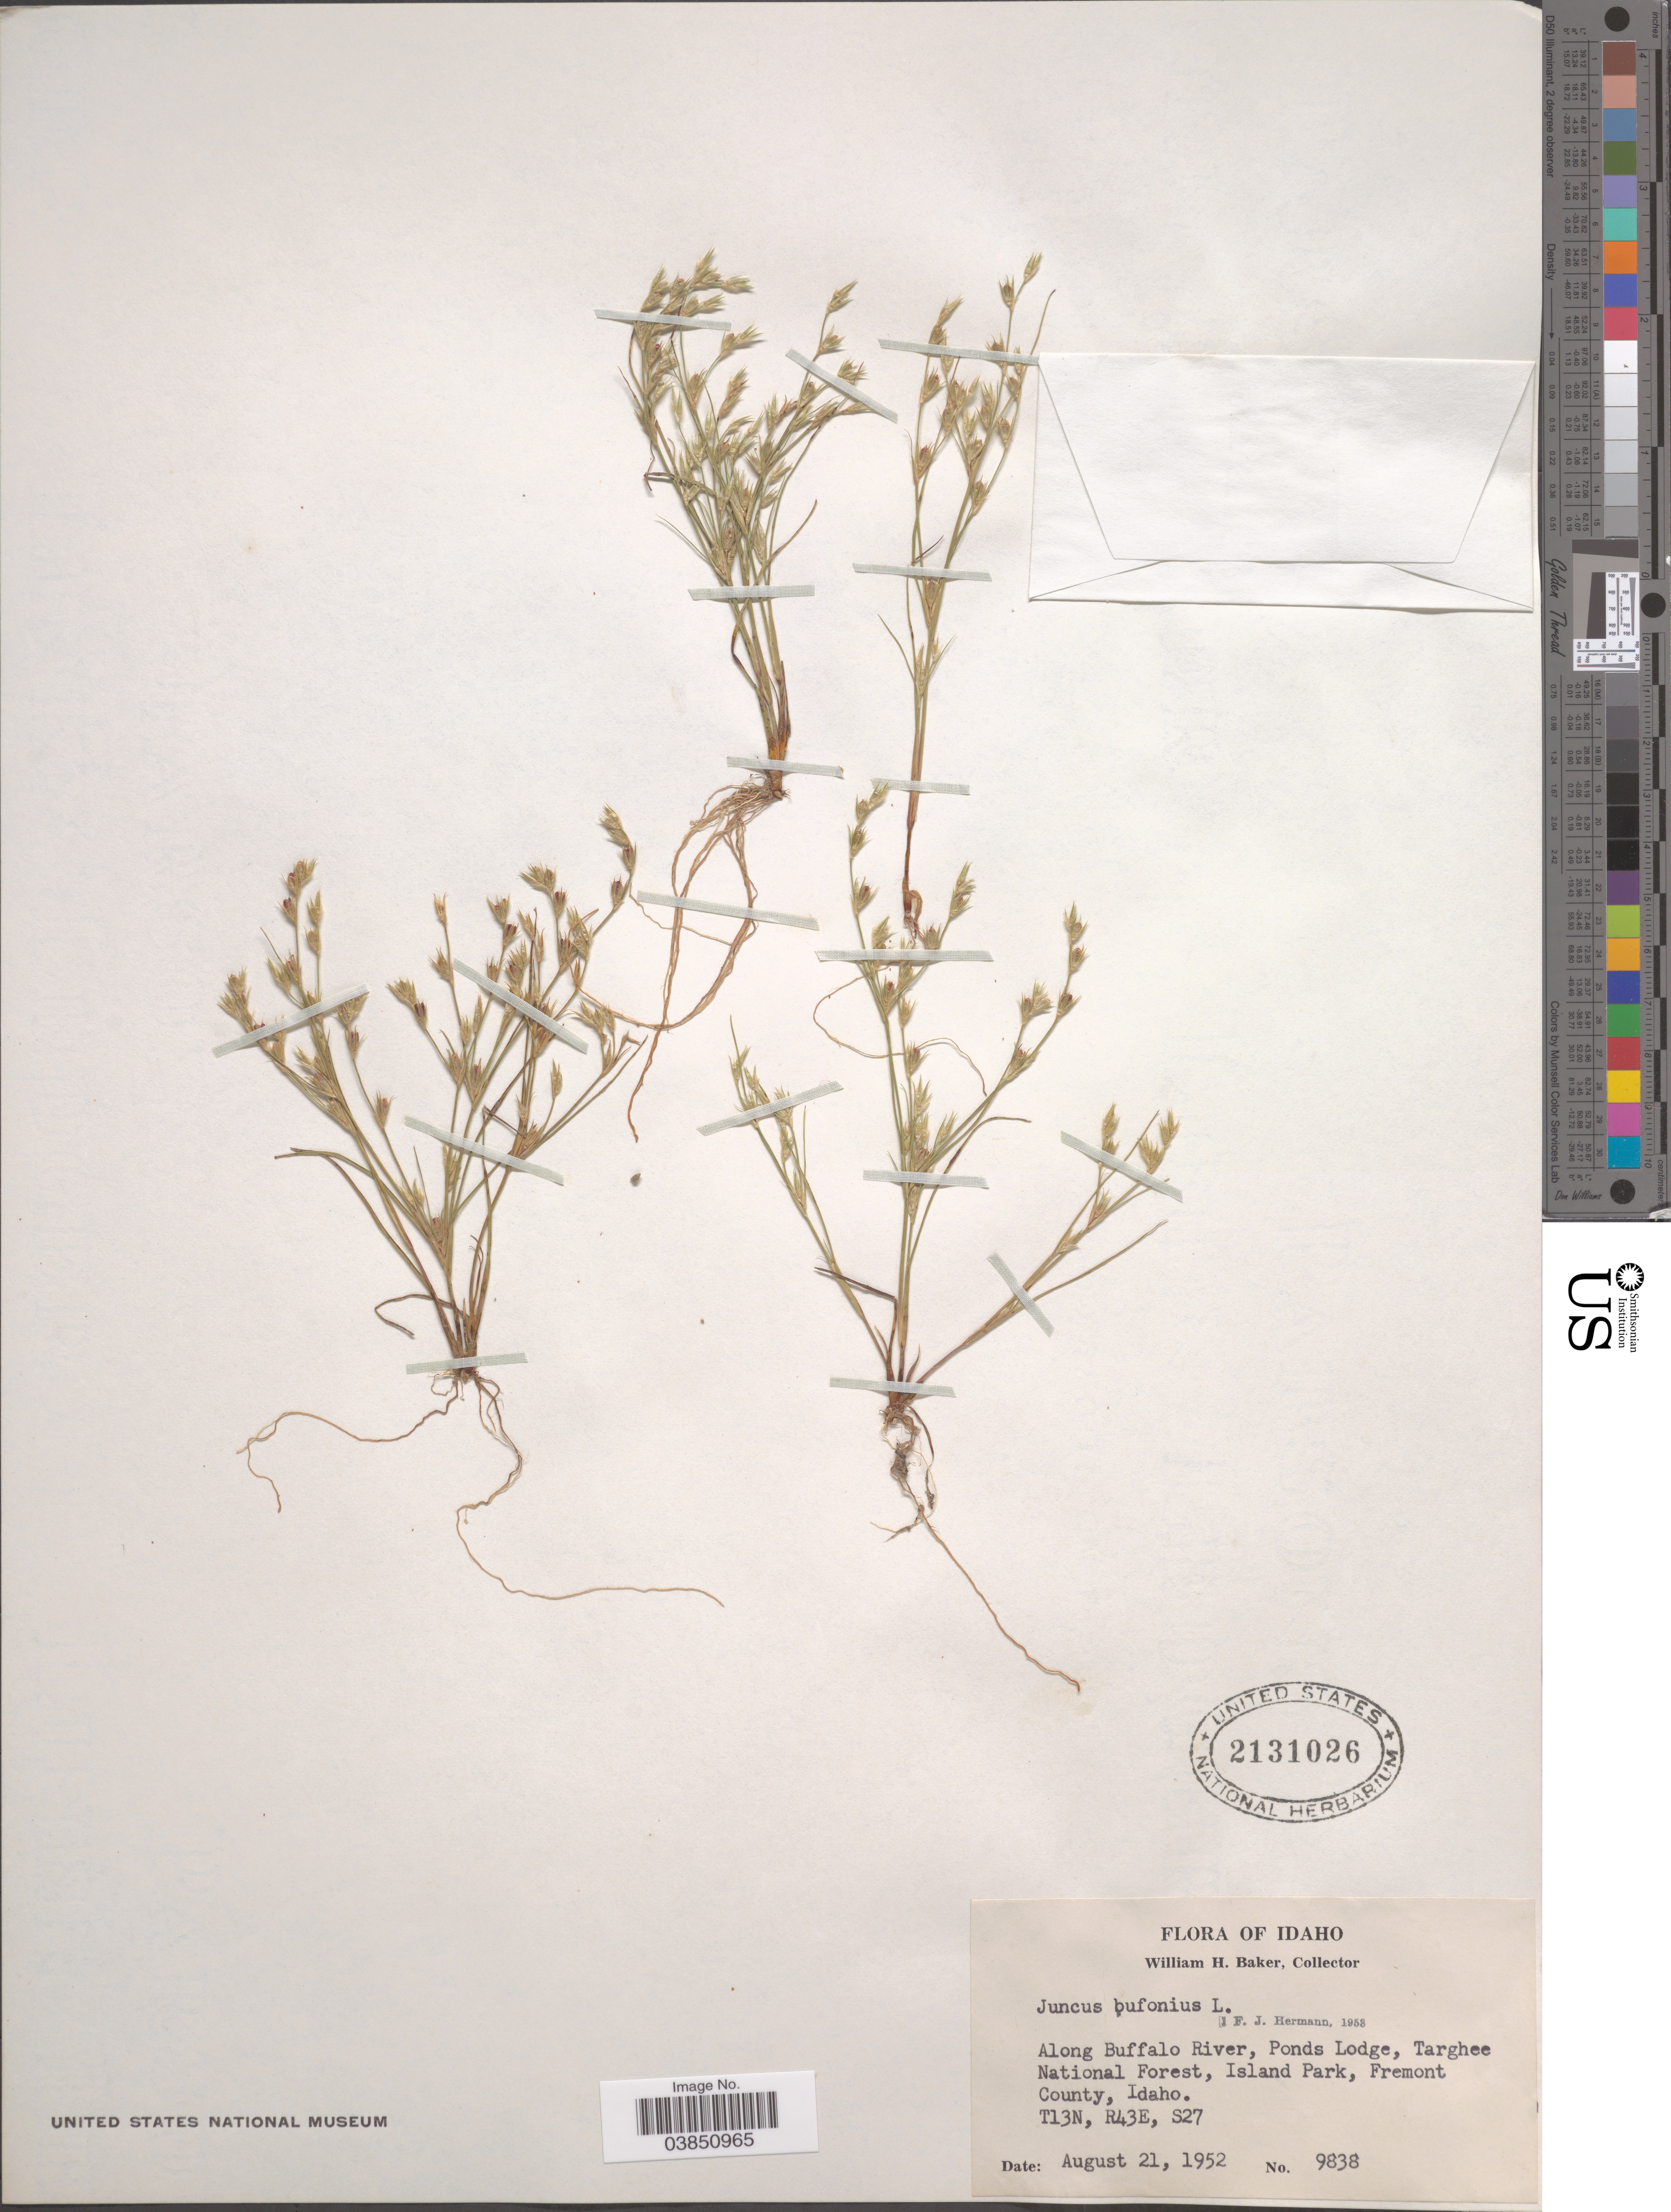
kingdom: Plantae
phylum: Tracheophyta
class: Liliopsida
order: Poales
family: Juncaceae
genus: Juncus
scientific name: Juncus bufonius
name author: L.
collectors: W. H. Baker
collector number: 9838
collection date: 1952-08-21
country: United States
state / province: Idaho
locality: Along Buffalo River, Ponds Lodge, Targhee National Forest, Island Park, Fremont County. T13N, R43E, S27.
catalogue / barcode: US 2131026